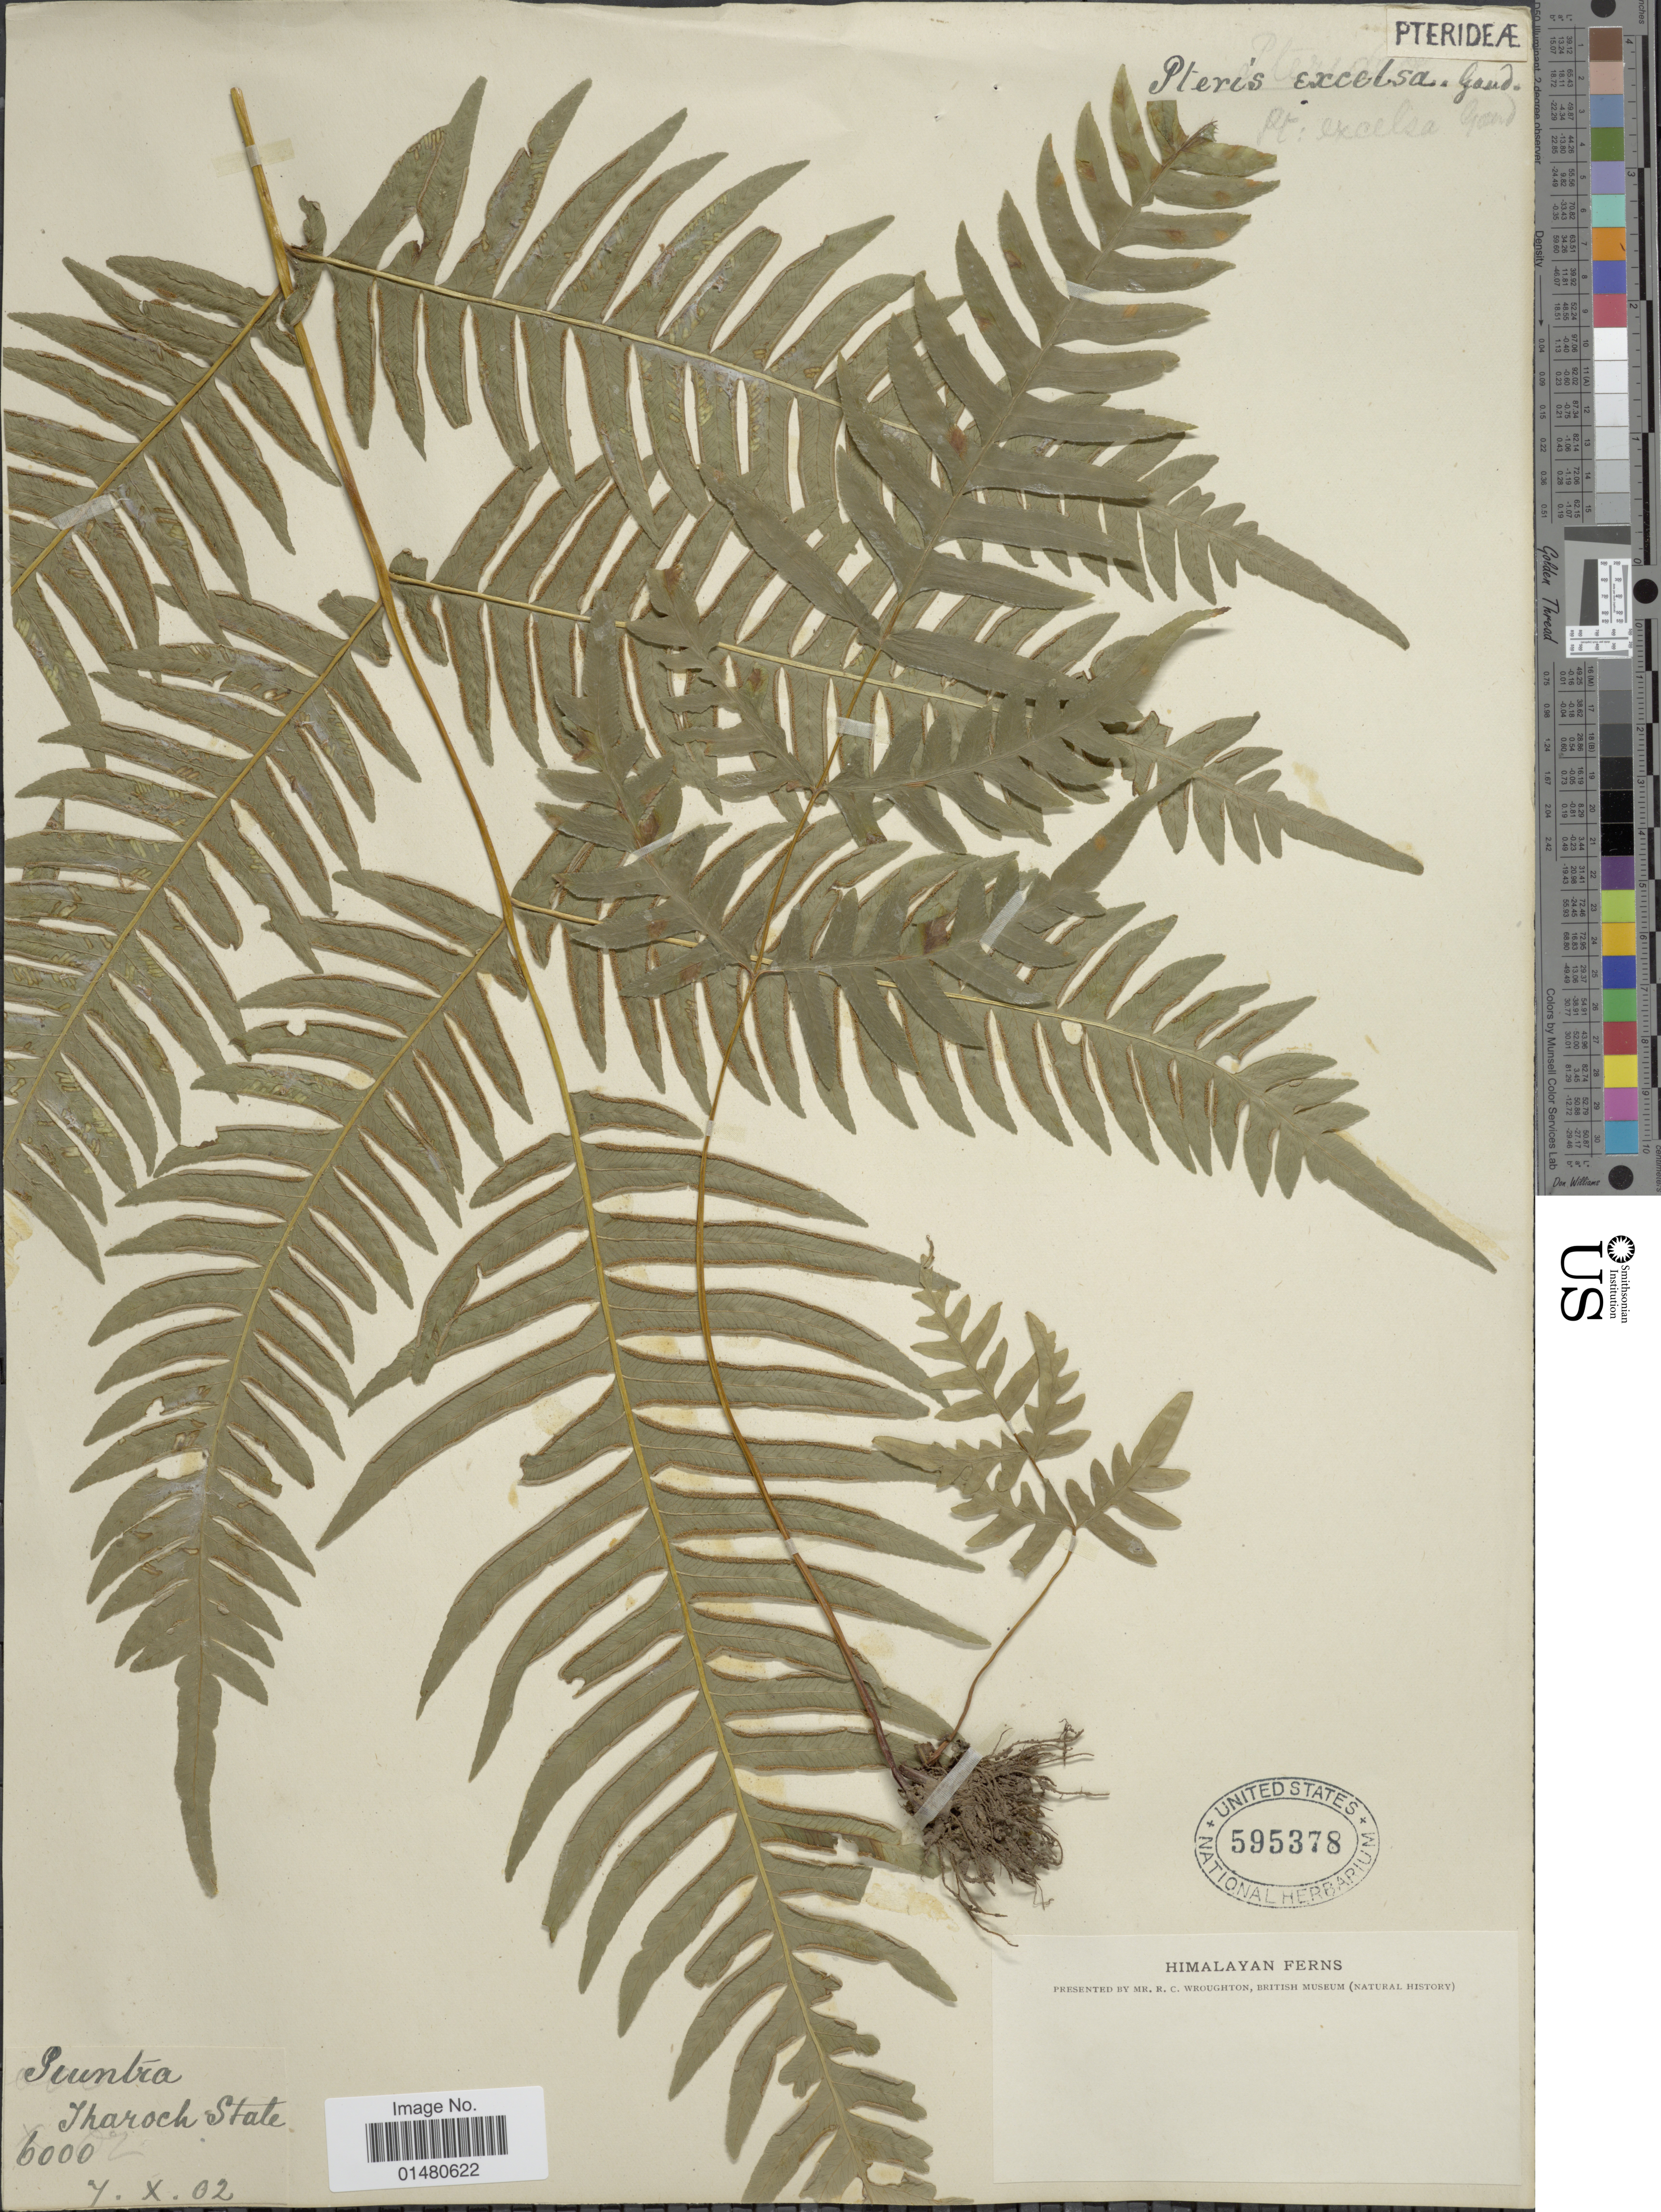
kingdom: Plantae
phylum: Tracheophyta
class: Polypodiopsida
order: Polypodiales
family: Pteridaceae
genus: Pteris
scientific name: Pteris excelsa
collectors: R. Wroughton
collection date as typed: Transcribed d/m/y: 7/10/2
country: India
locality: Puntra Tharoch State [interpreted]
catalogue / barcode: US 595378